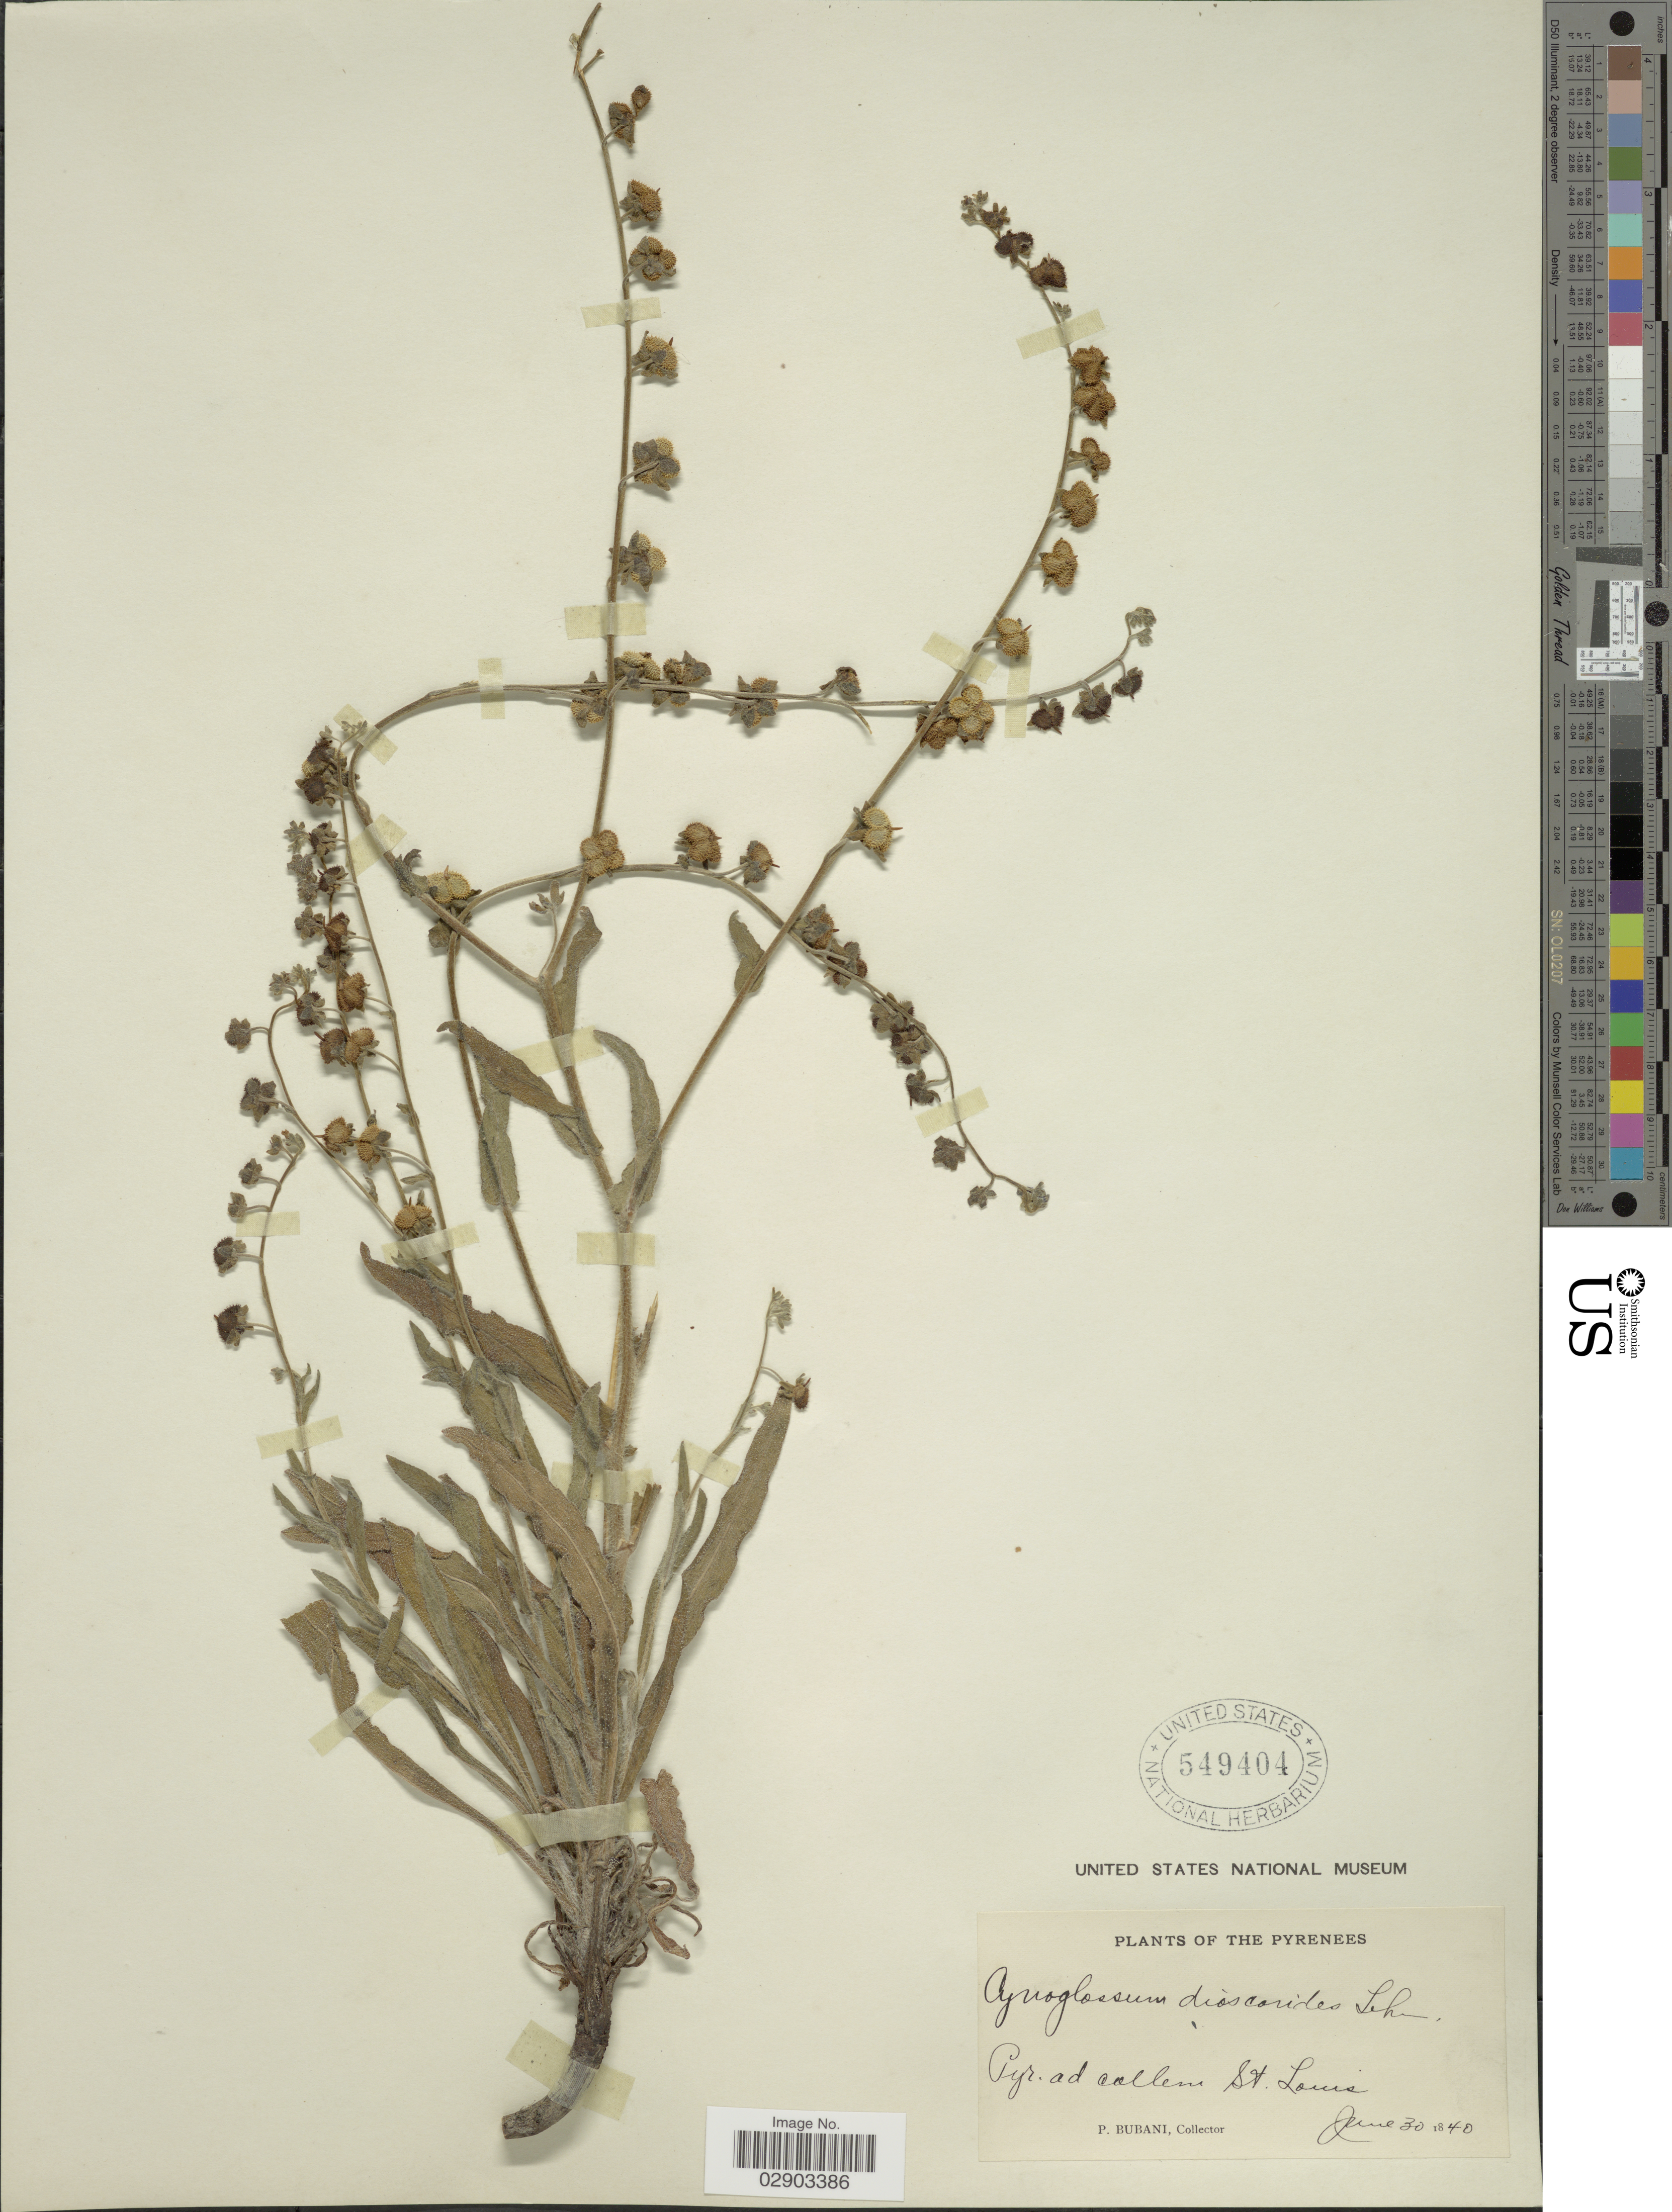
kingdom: Plantae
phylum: Tracheophyta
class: Magnoliopsida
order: Boraginales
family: Boraginaceae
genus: Cynoglossum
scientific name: Cynoglossum dioscoridis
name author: Vill.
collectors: P. Bubani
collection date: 1840-06-30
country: France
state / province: Occitanie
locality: Pyrenees. Pyr. ad collem St. Louis.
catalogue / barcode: US 549404